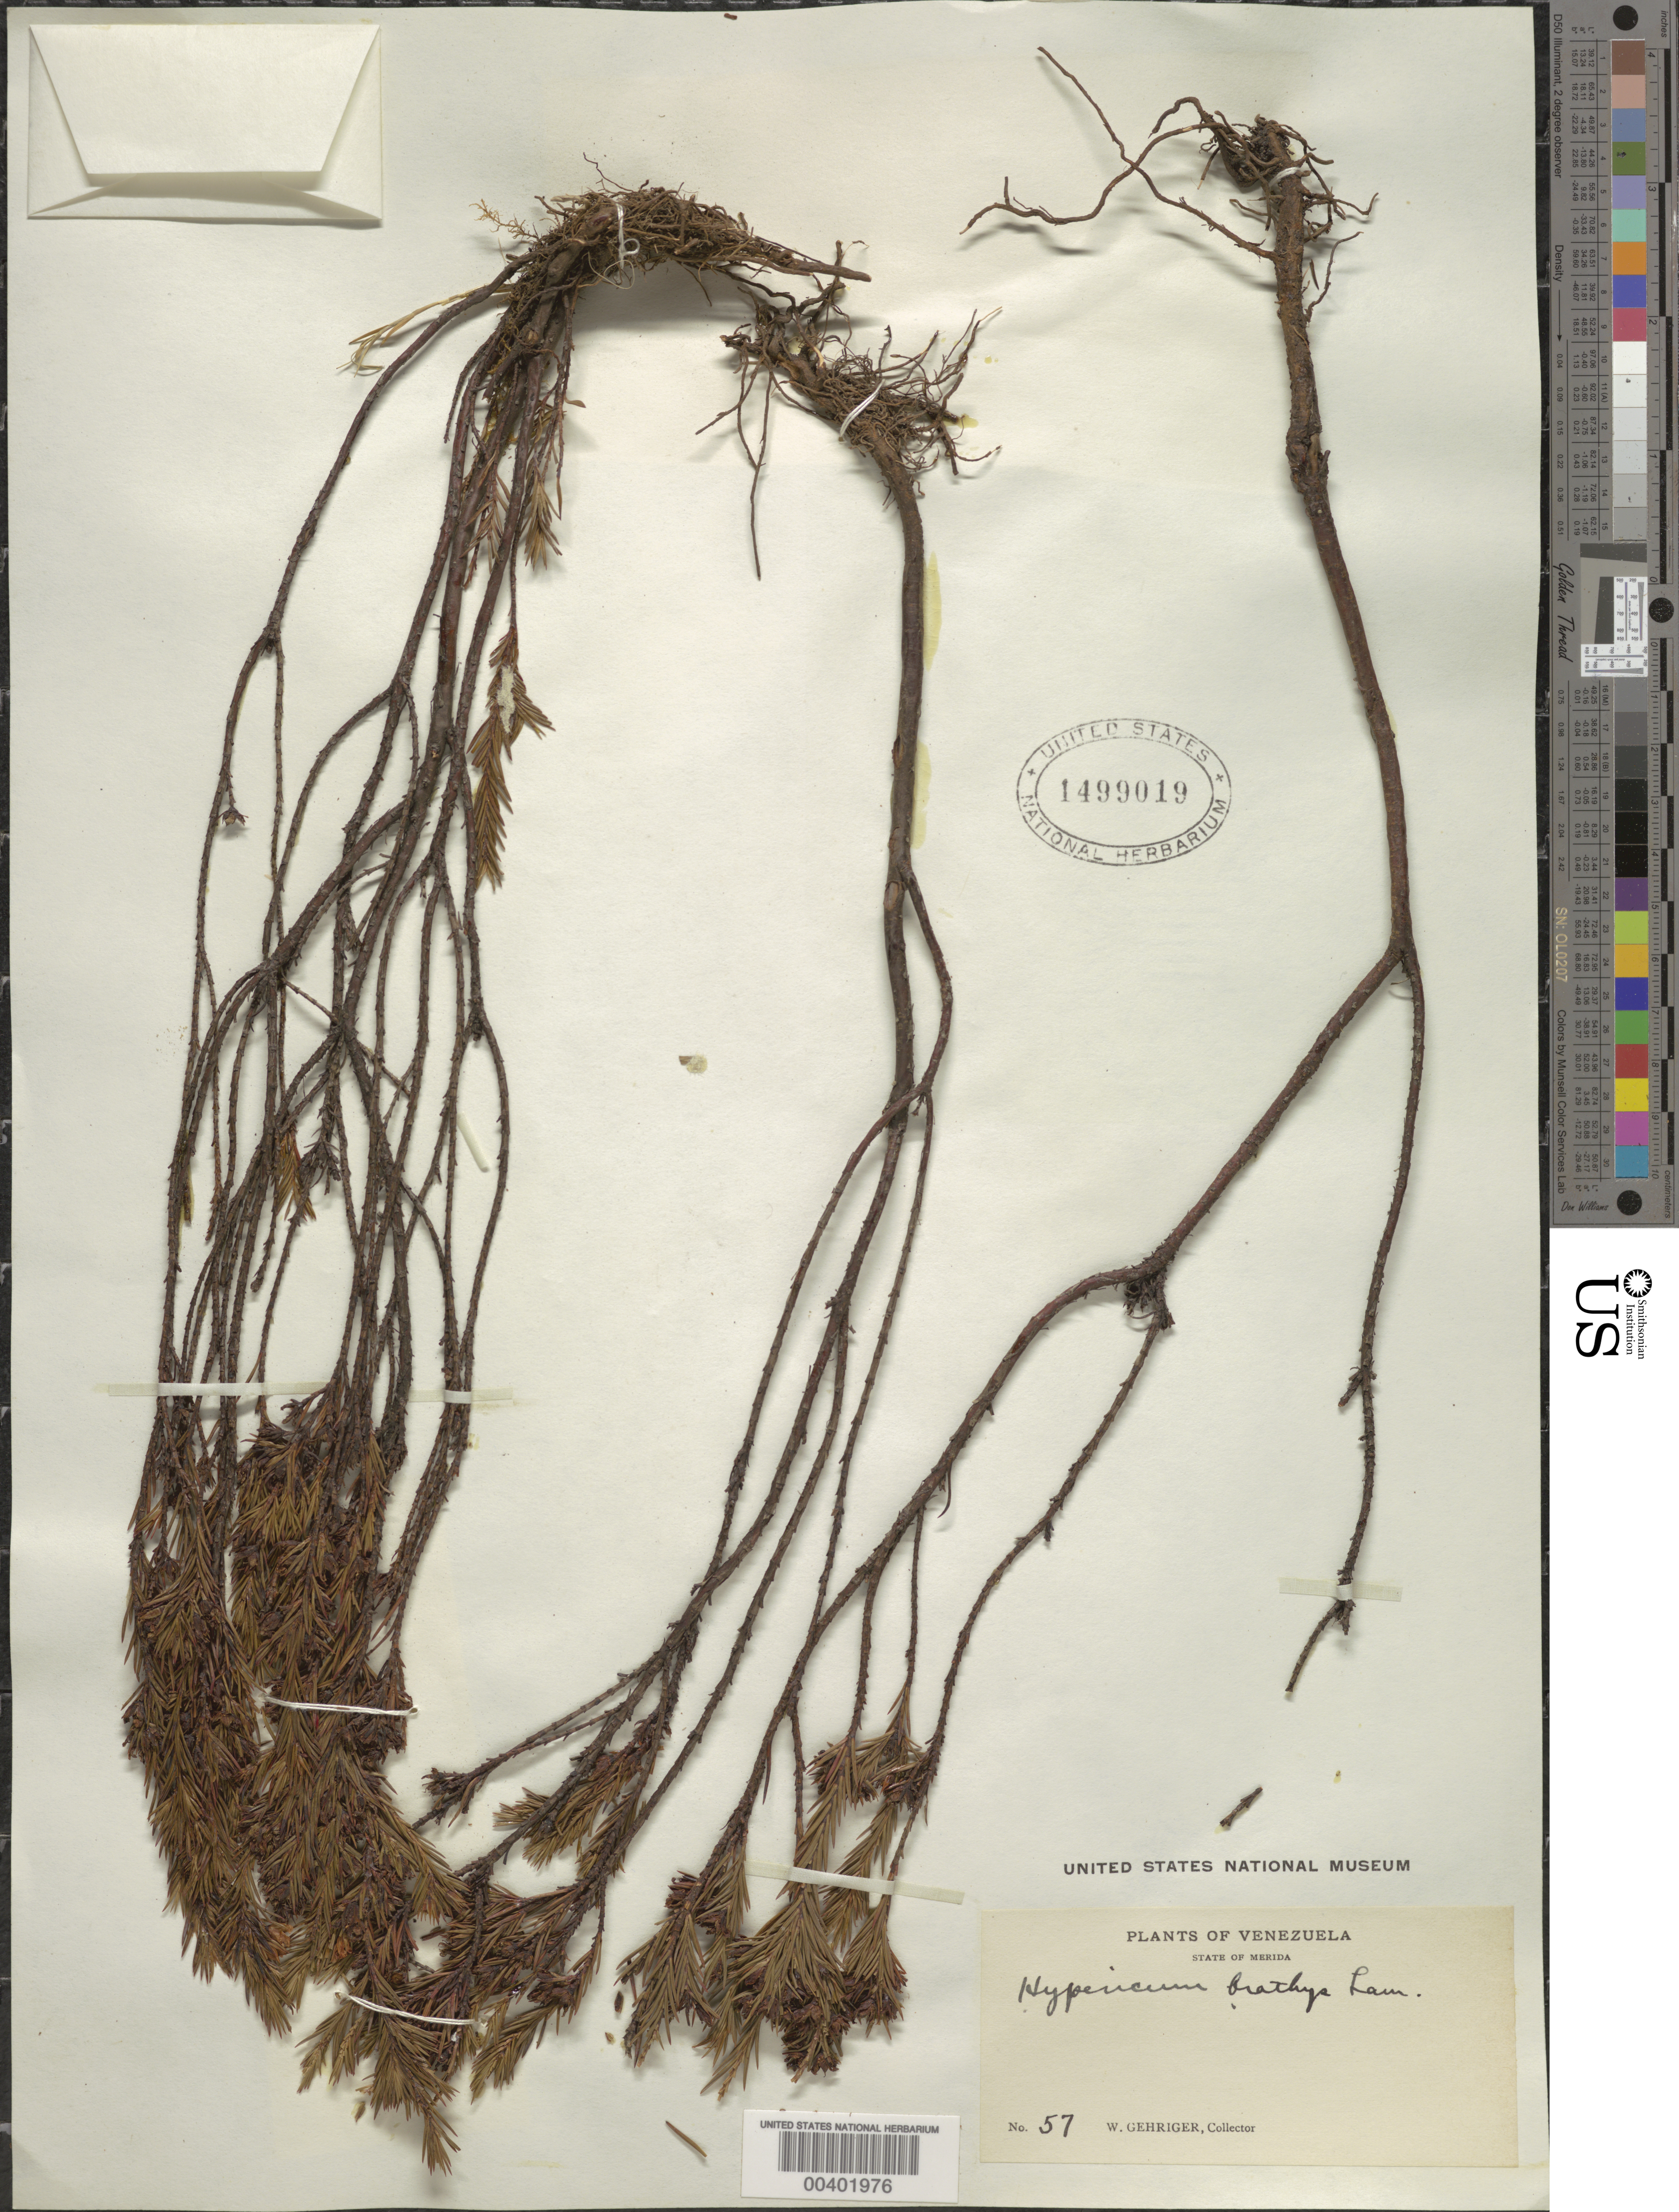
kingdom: Plantae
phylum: Tracheophyta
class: Magnoliopsida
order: Malpighiales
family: Hypericaceae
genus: Hypericum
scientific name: Hypericum juniperinum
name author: Kunth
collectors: W. Gehriger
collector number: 57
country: Venezuela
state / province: Mérida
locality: State of Mérida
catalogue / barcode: US 1499019